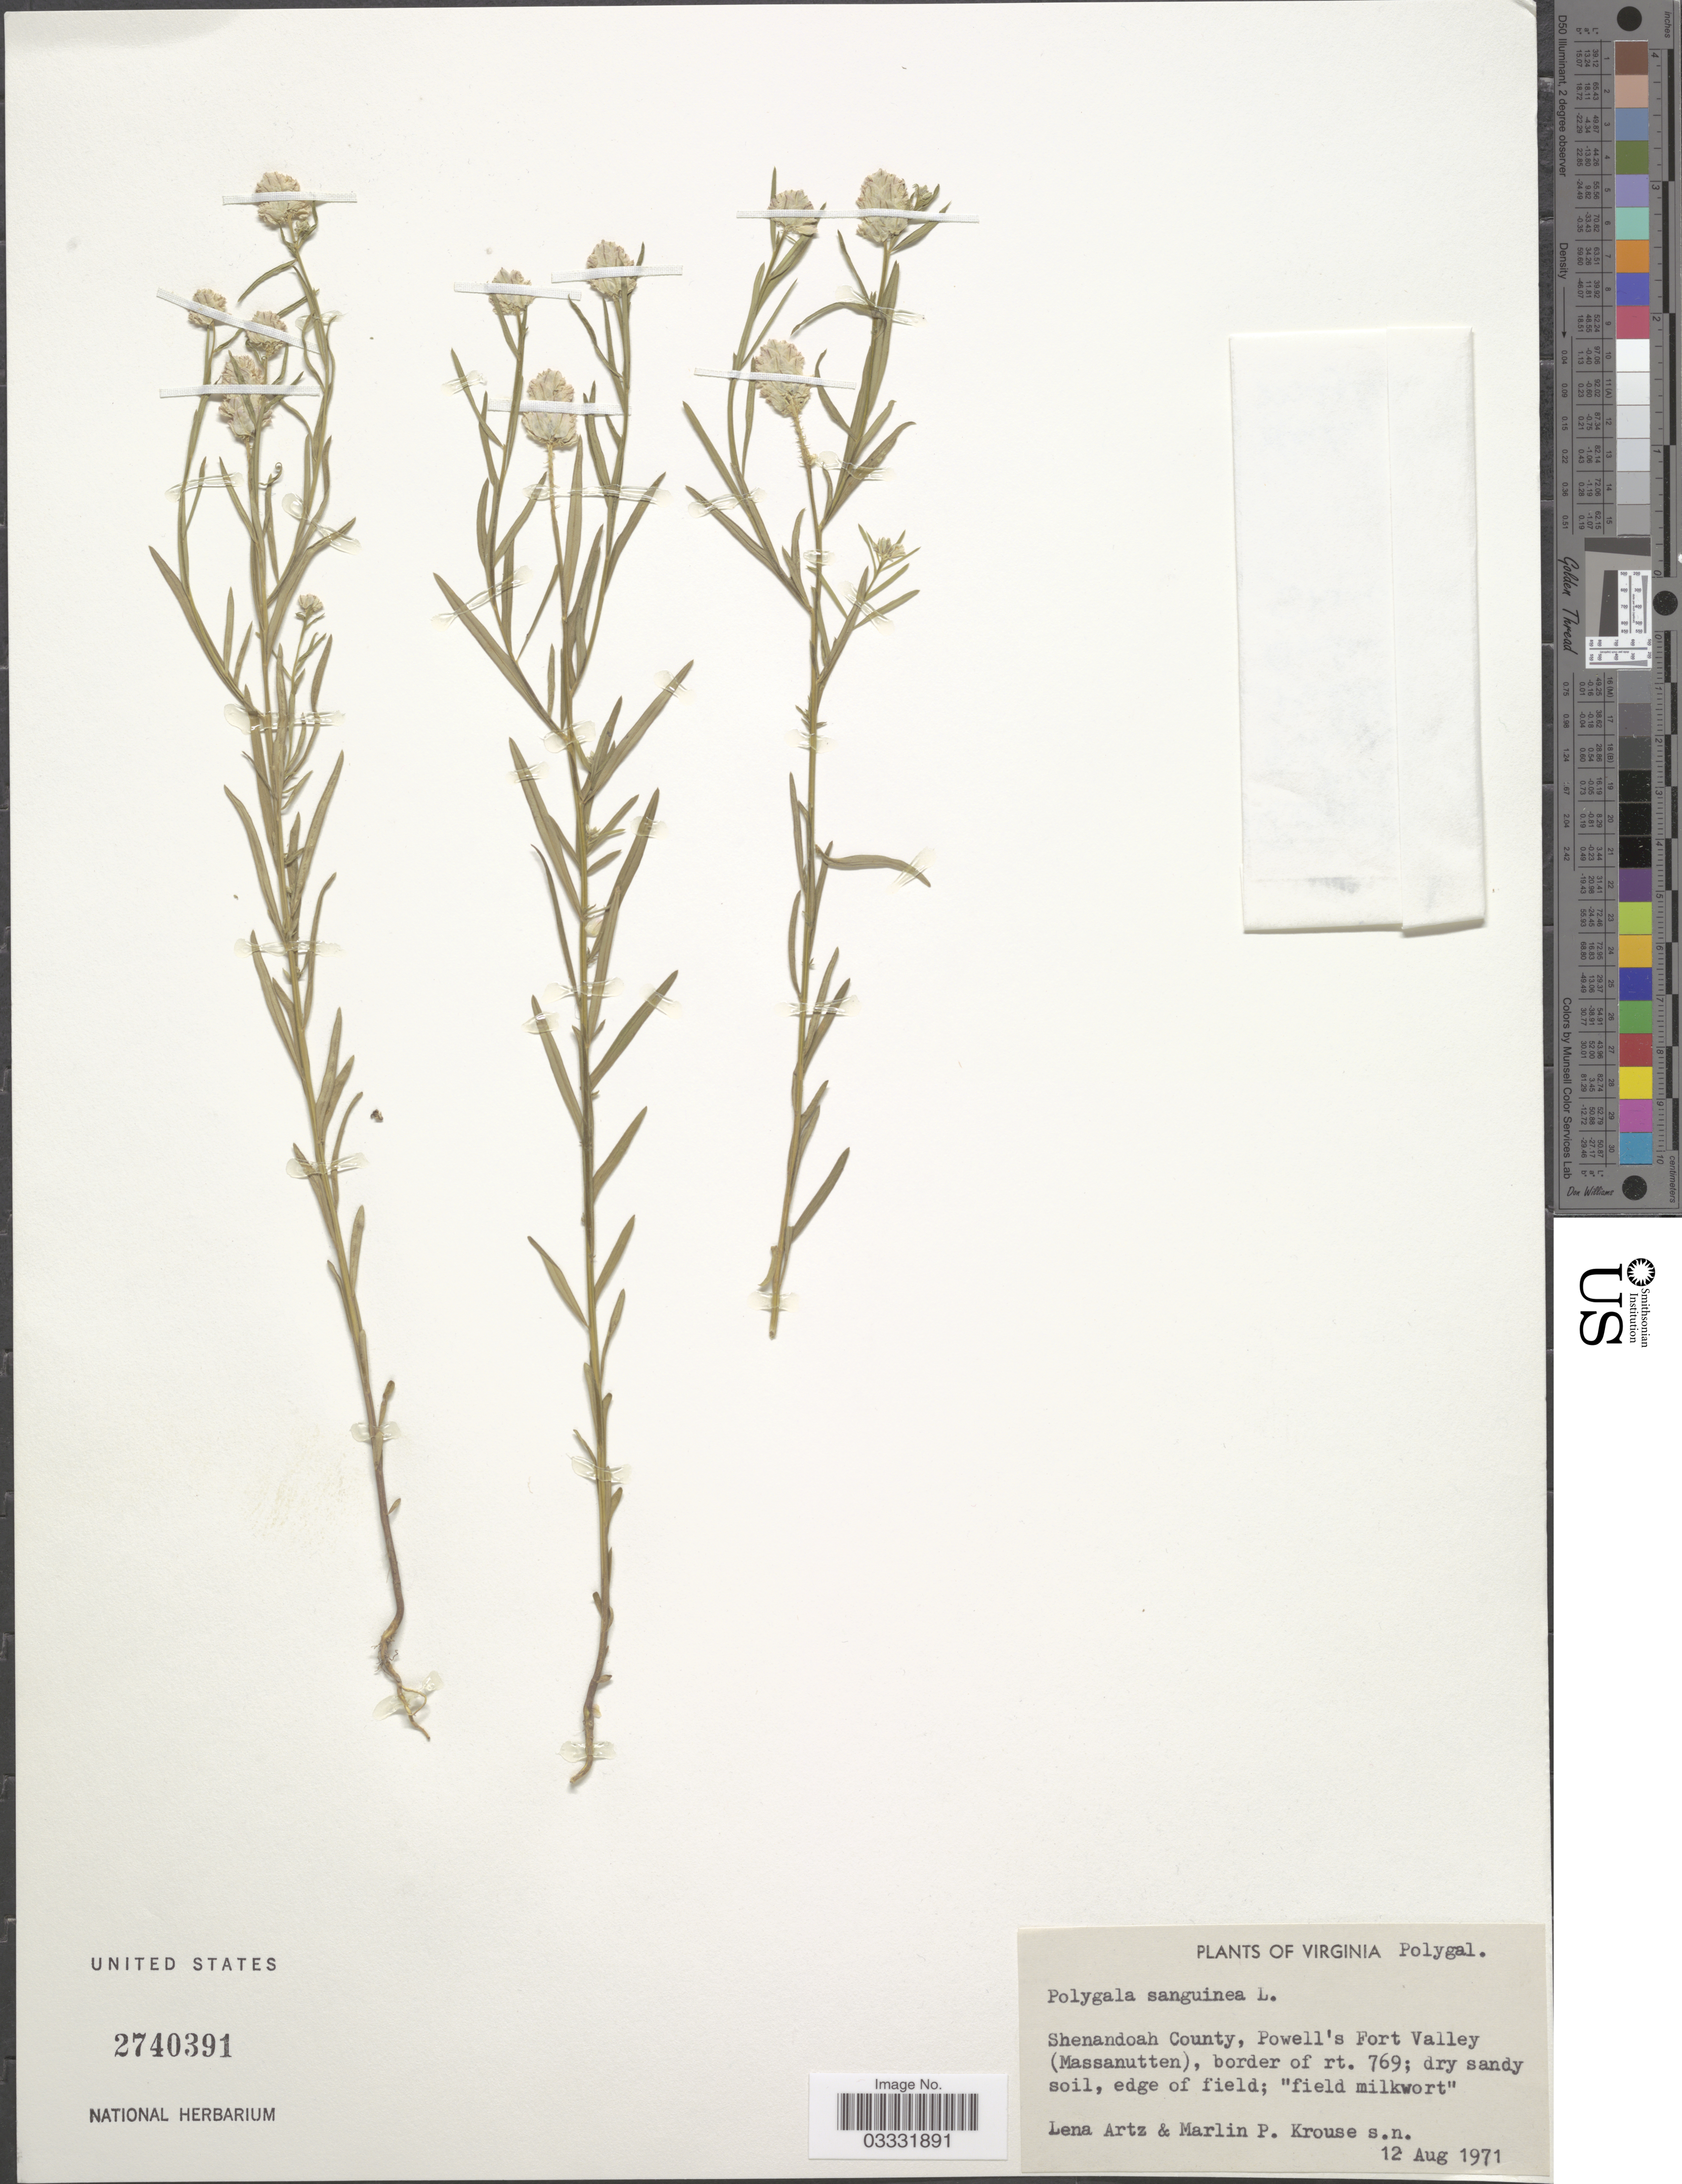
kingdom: Plantae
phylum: Tracheophyta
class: Magnoliopsida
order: Fabales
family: Polygalaceae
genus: Polygala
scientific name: Polygala sanguinea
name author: L.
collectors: L. Artz & M. Krouse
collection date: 1971-08-12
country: United States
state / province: Virginia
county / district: Shenandoah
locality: Shenandoah County, Powell's Fort Valley (Massanutten), border of rt. 769.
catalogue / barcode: US 2740391